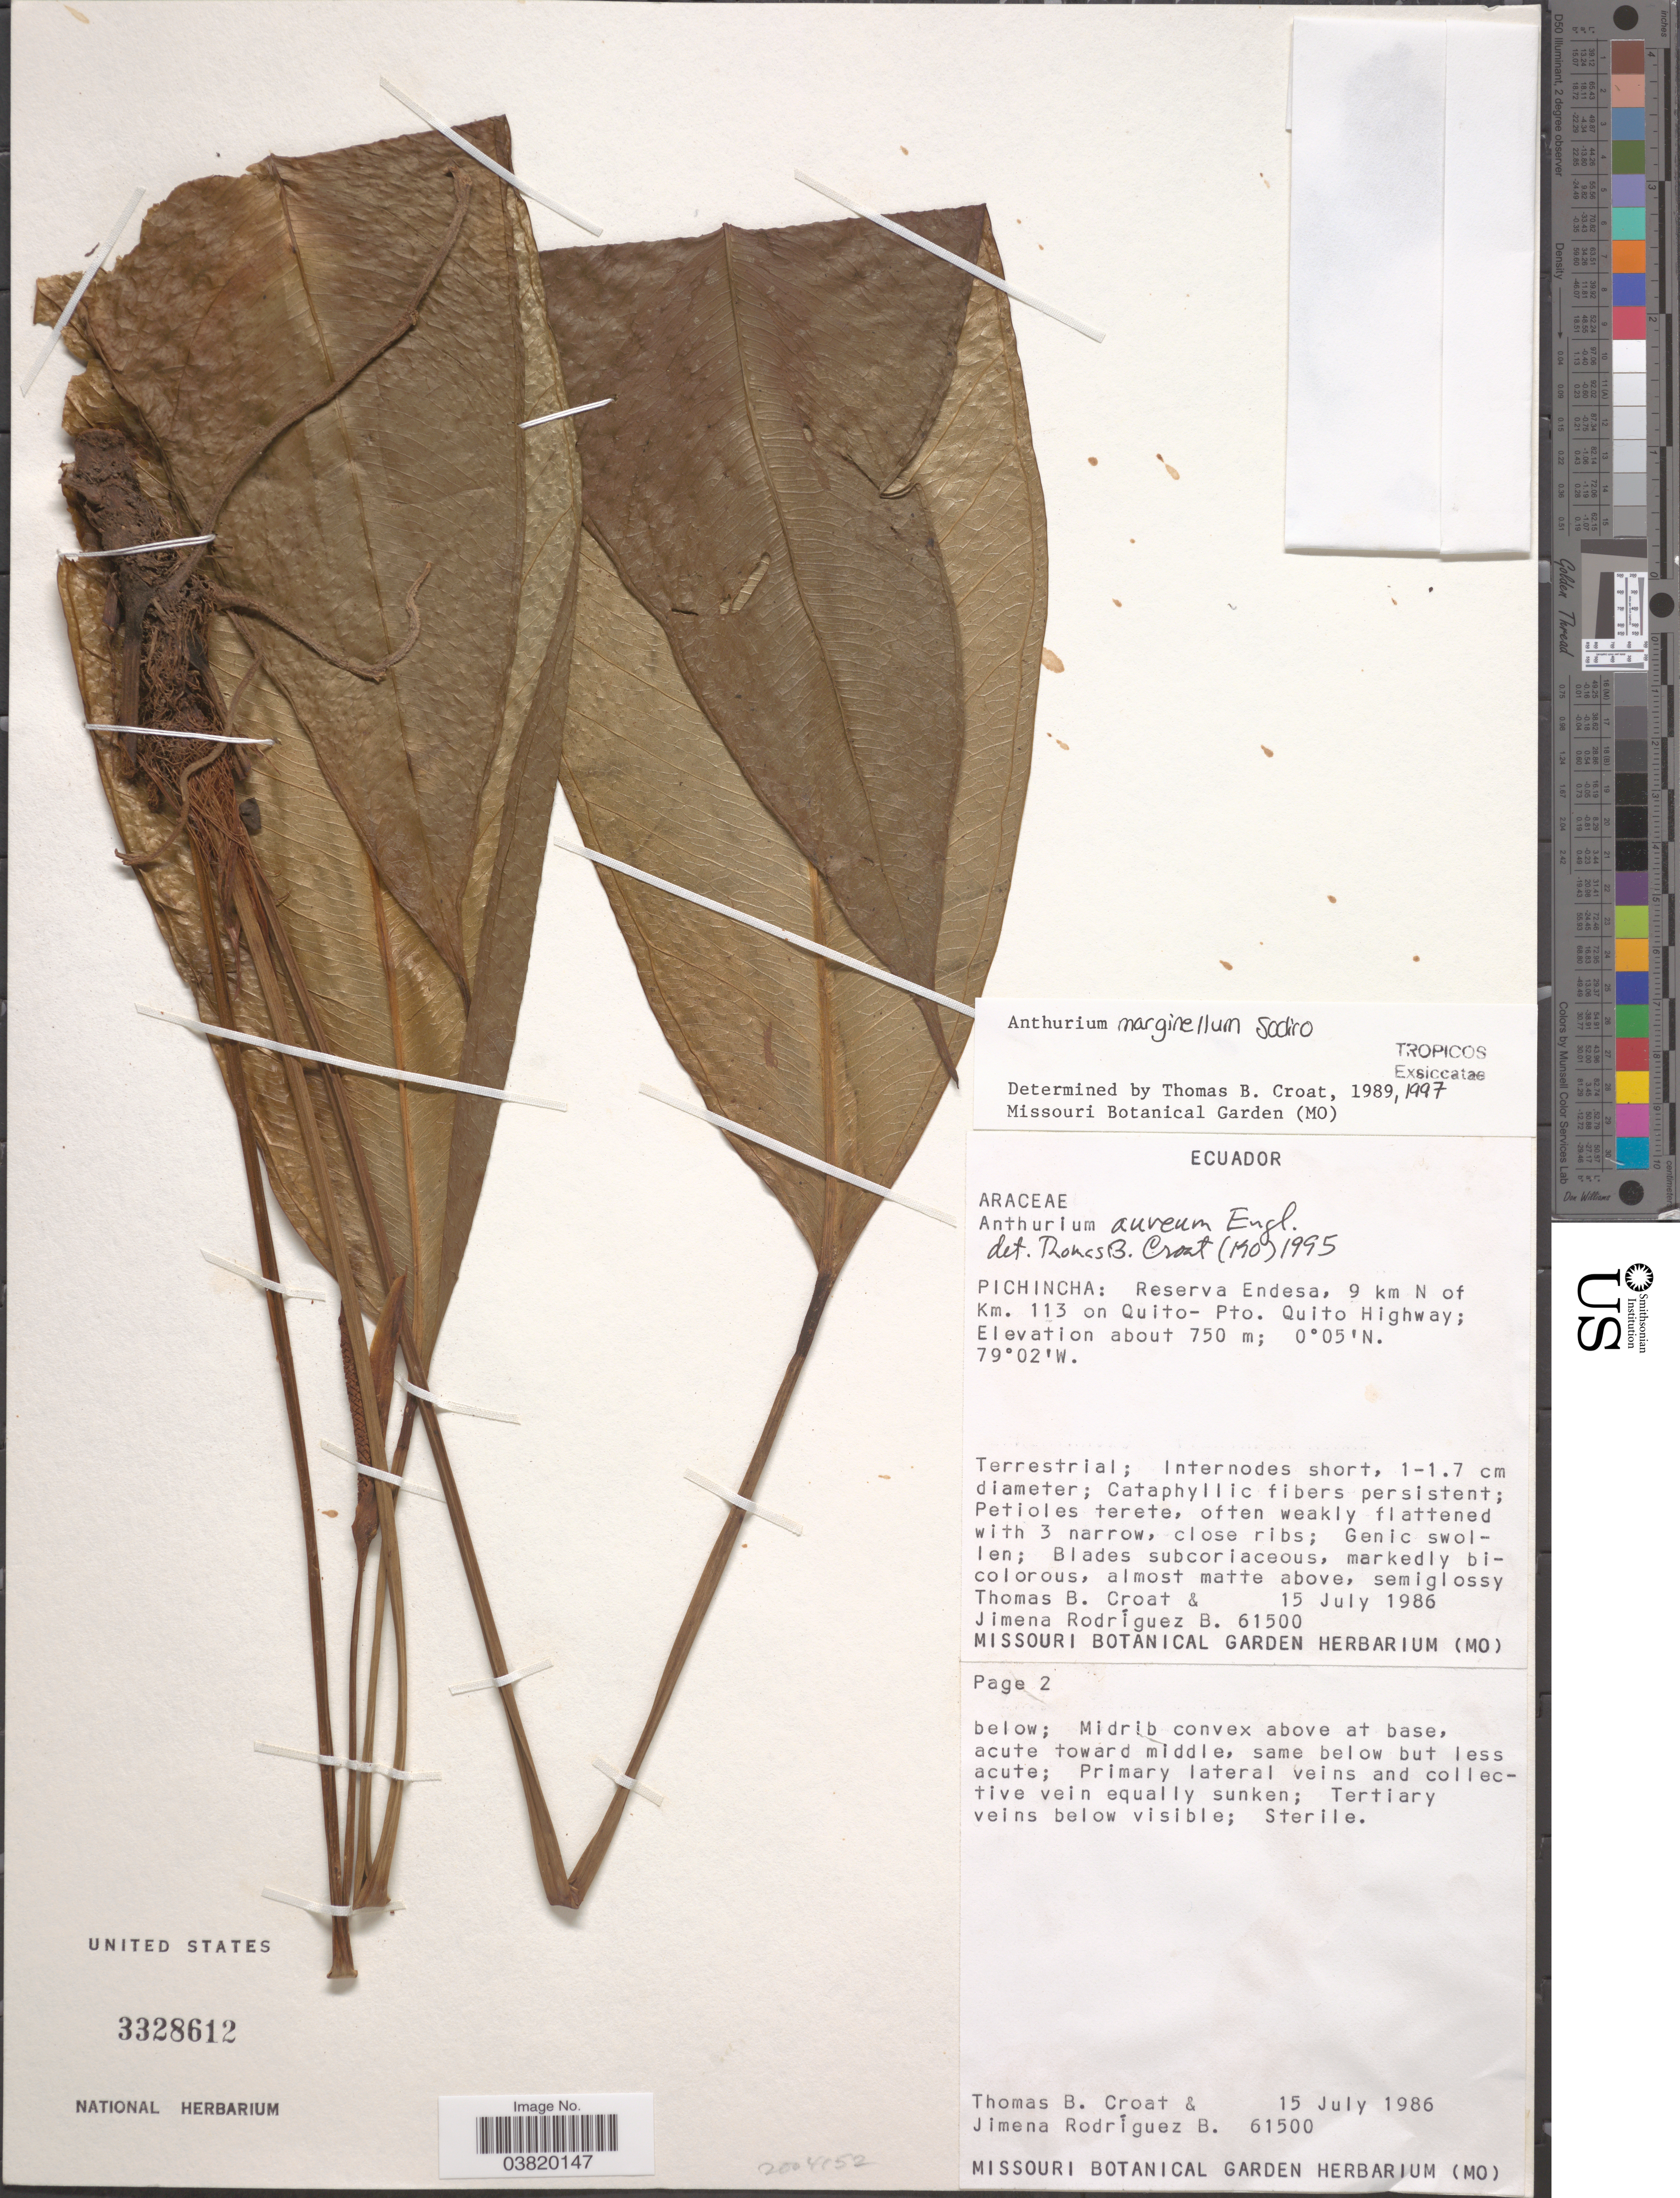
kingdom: Plantae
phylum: Tracheophyta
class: Liliopsida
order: Alismatales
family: Araceae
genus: Anthurium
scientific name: Anthurium marginellum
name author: Sodiro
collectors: T. B. Croat & J. Rodriguez B.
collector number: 61500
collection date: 1986-07-15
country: Ecuador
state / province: Pichincha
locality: Reserva Endesa, 9 km N of Km. 113 on Quito-Pto. Quito Highway.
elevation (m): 750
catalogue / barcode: US 3328612